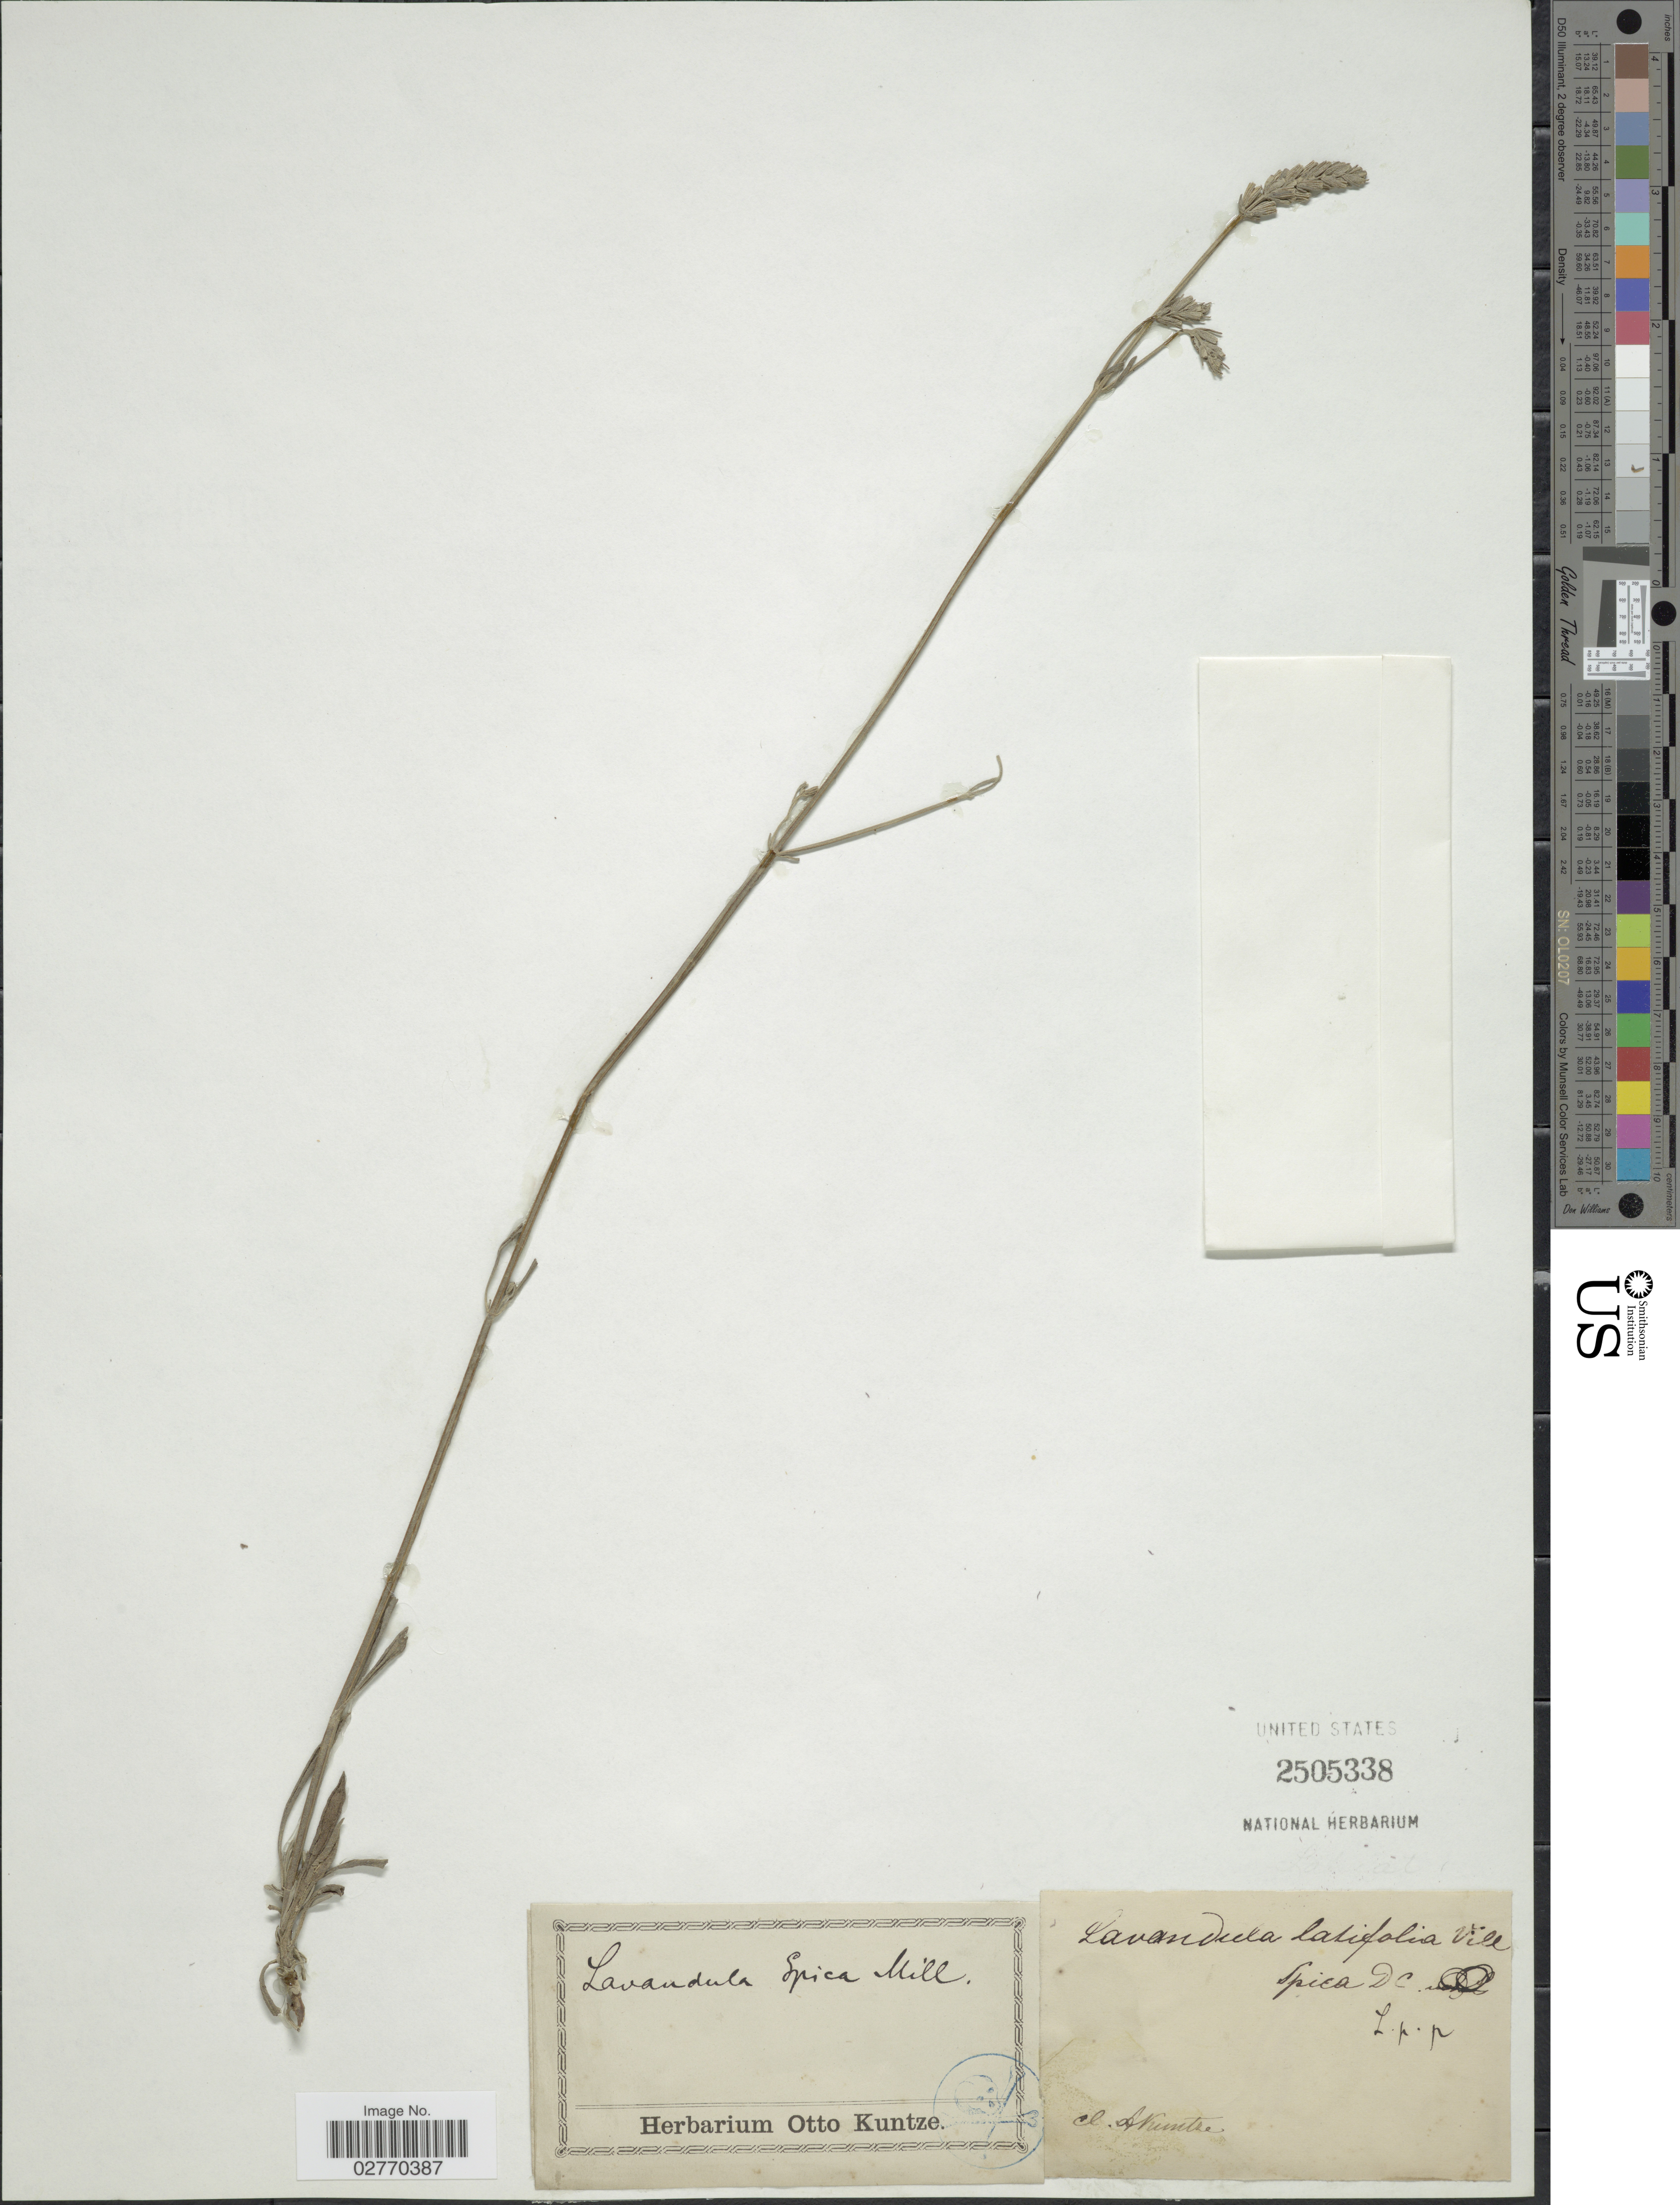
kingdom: Plantae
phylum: Tracheophyta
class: Magnoliopsida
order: Lamiales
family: Lamiaceae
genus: Lavandula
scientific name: Lavandula latifolia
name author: Medik.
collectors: C.E.O. Kuntze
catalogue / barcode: US 2505338